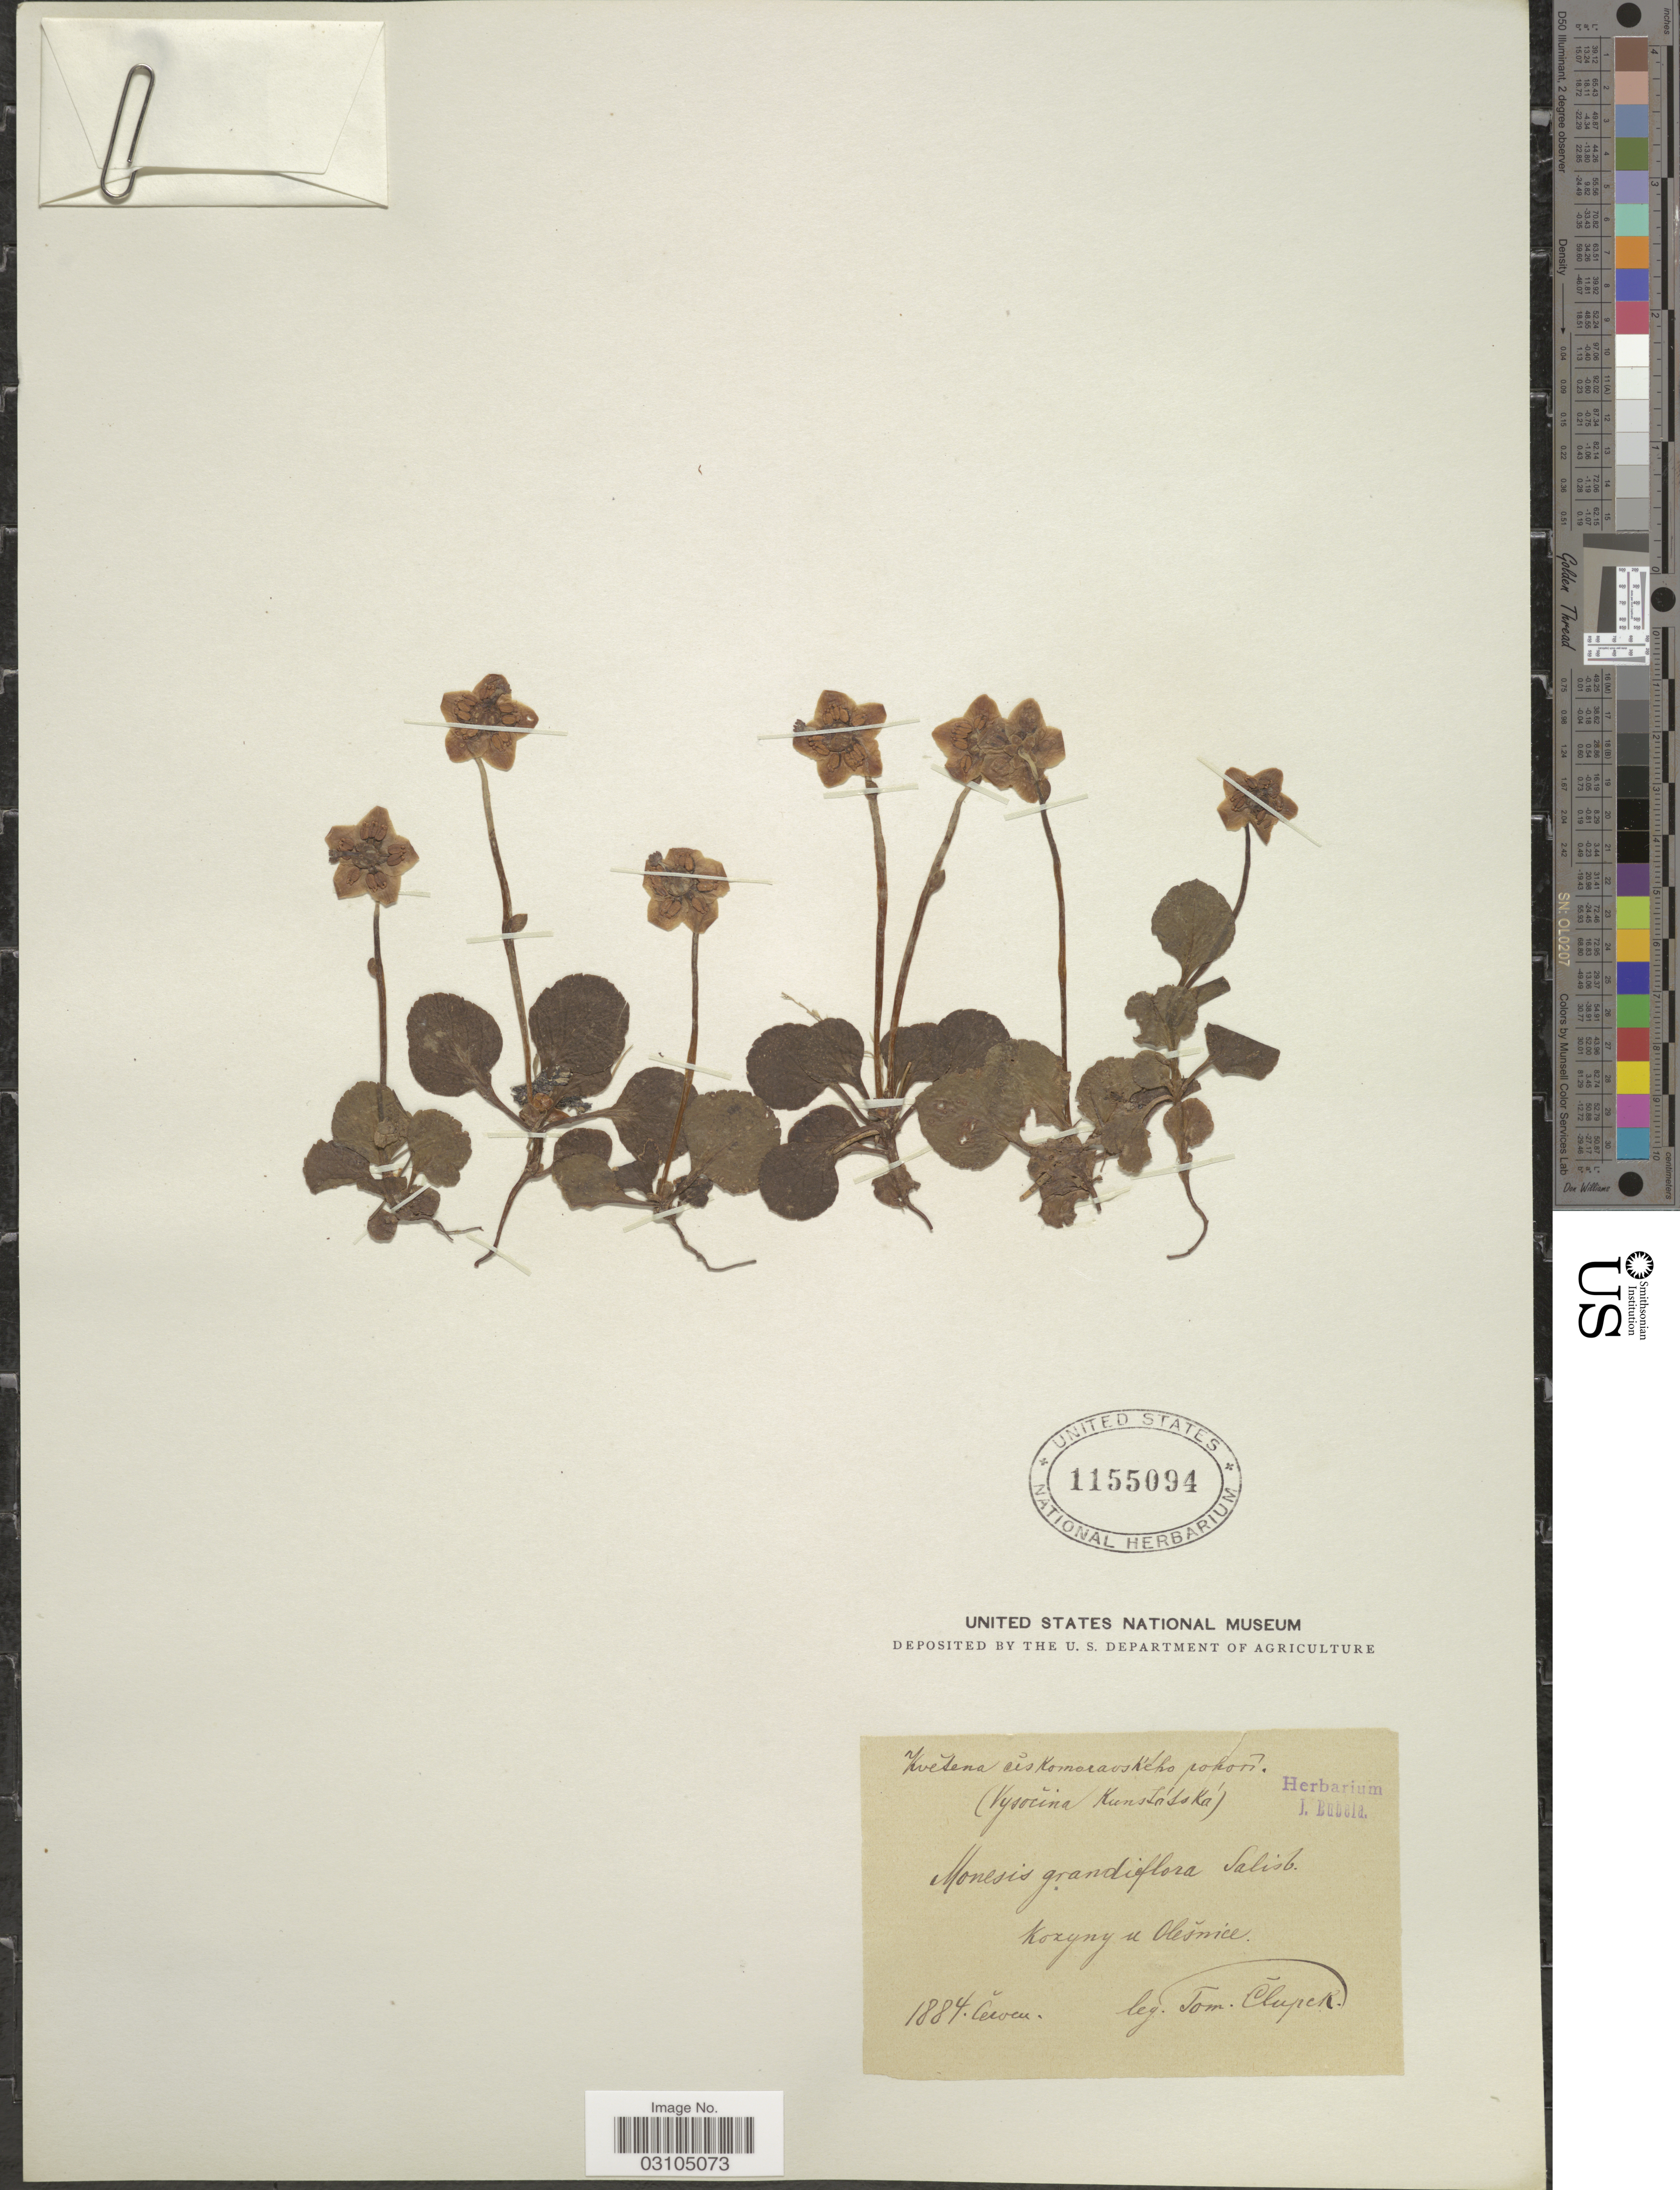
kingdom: Plantae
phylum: Tracheophyta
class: Magnoliopsida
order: Ericales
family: Ericaceae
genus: Moneses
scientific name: Moneses uniflora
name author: (L.) A. Gray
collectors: T. Clupek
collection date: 1884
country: Czechia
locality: Kozyny u Olesnice.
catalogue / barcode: US 1155094